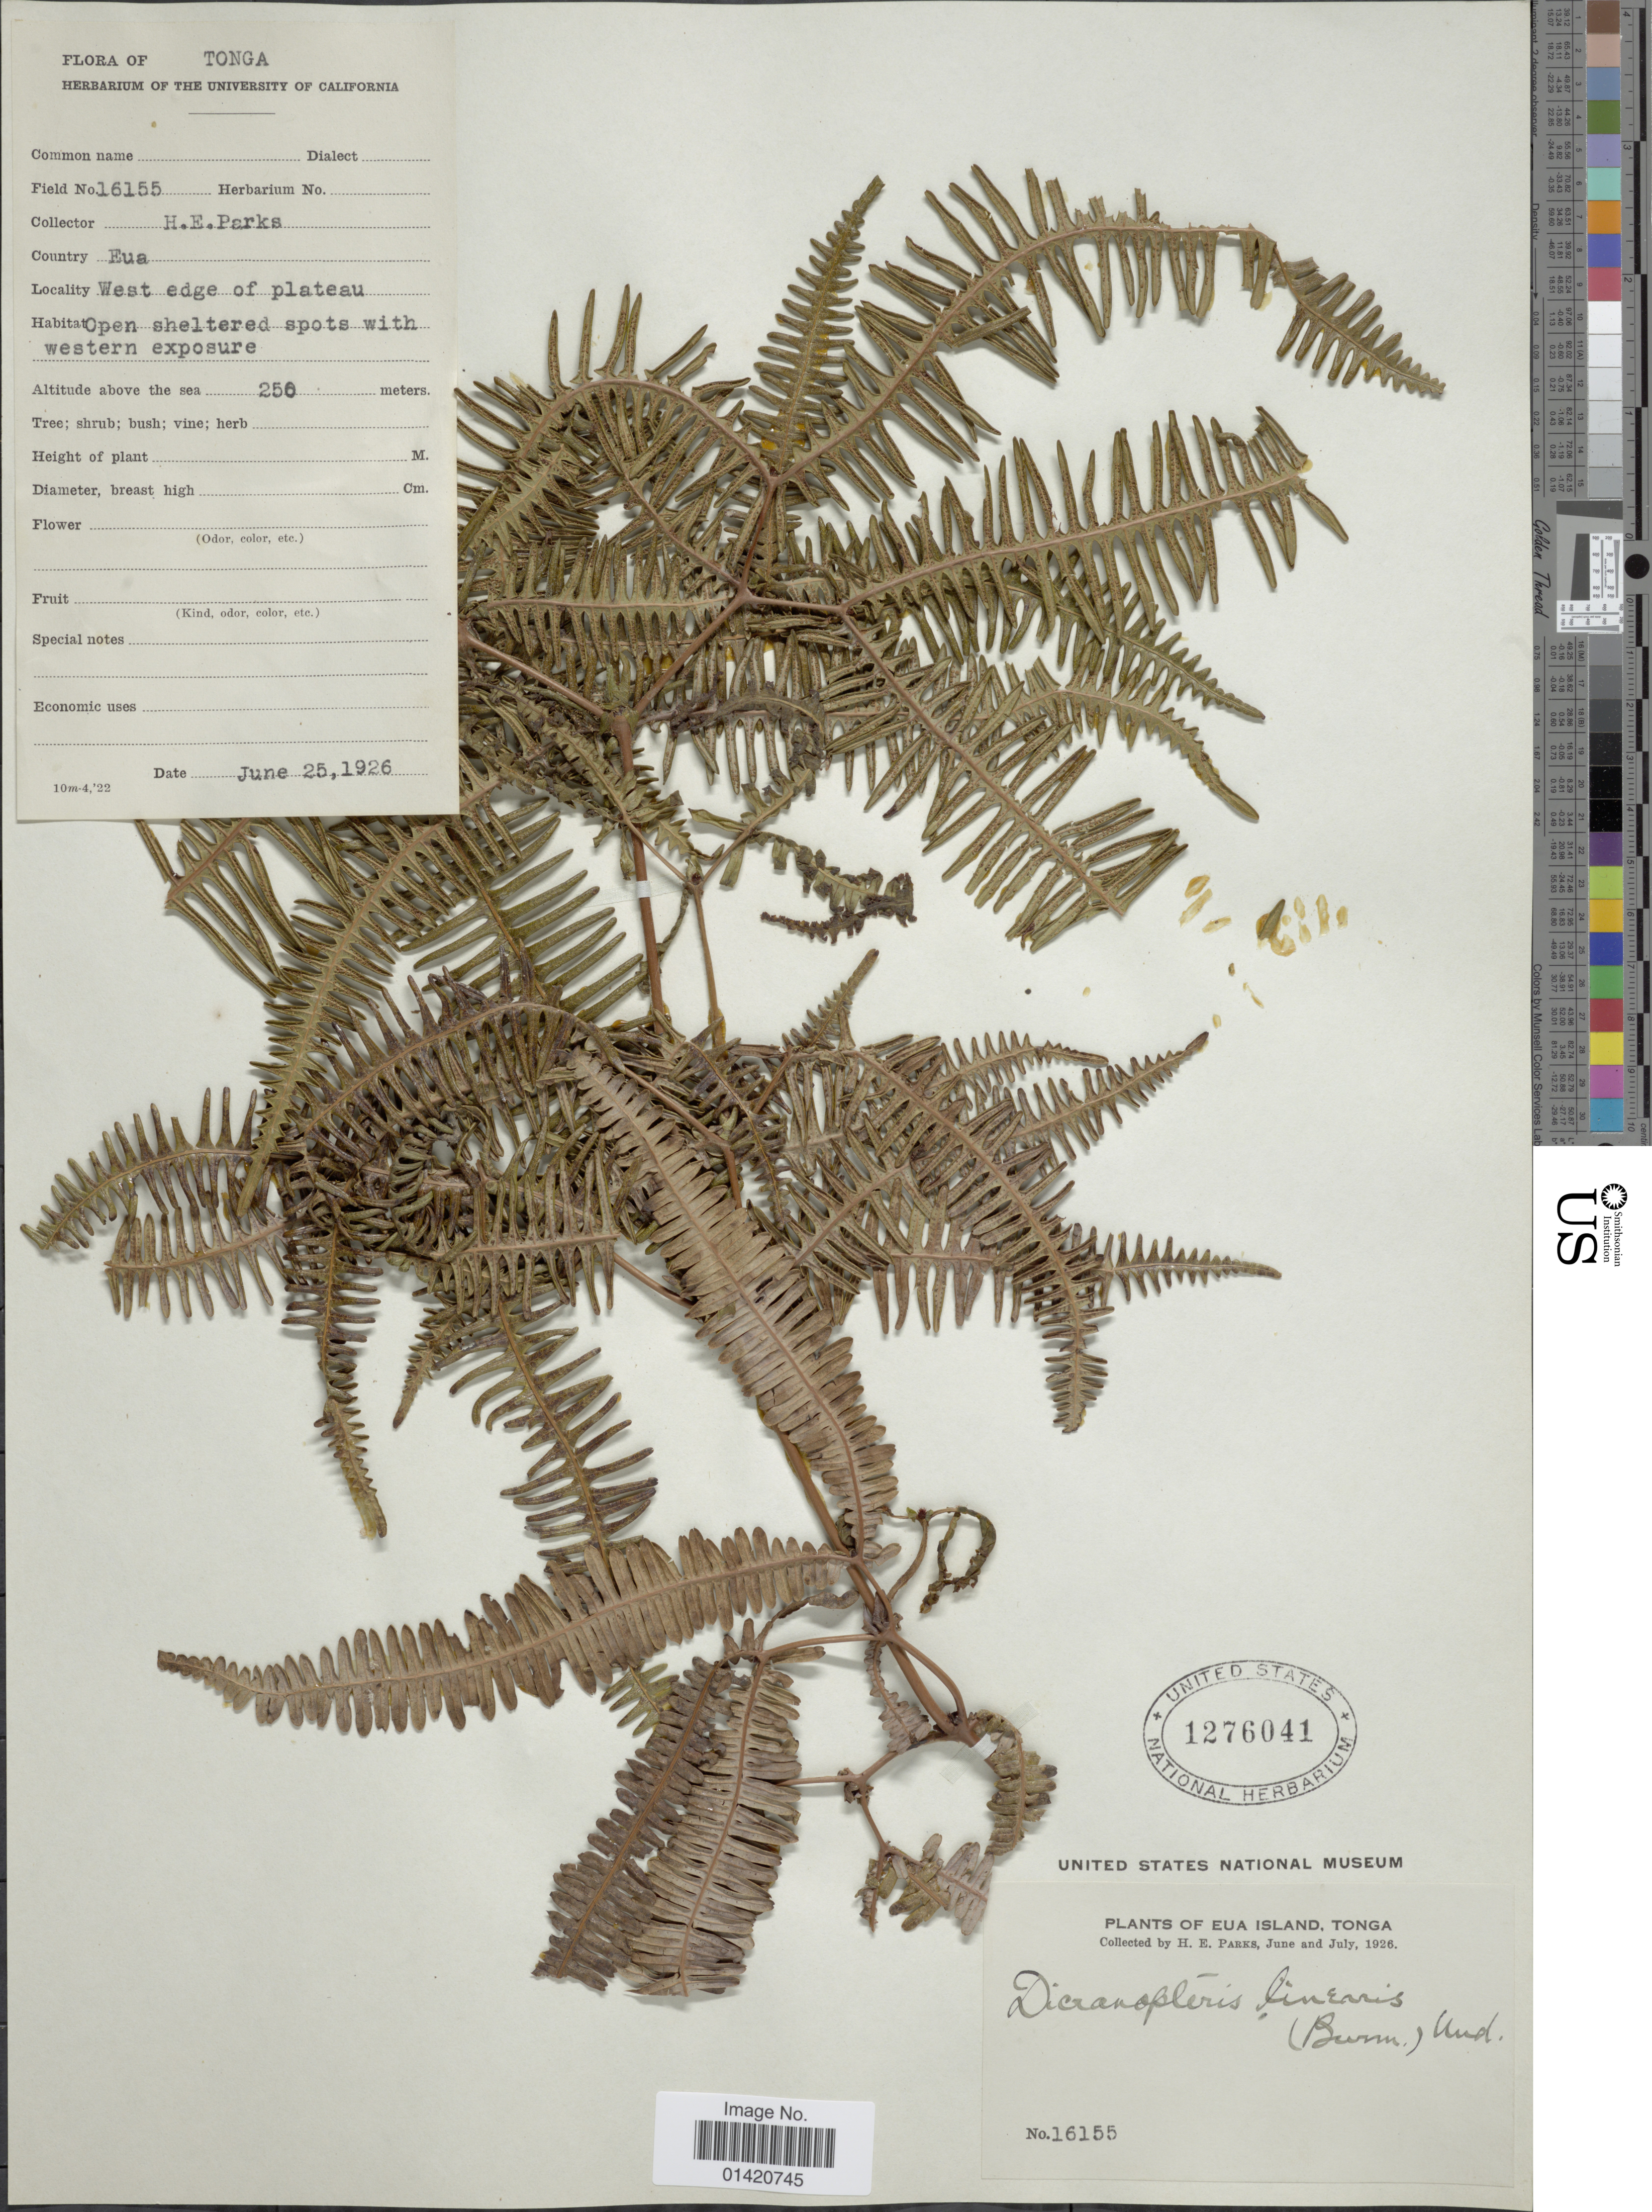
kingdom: Plantae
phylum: Tracheophyta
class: Polypodiopsida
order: Gleicheniales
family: Gleicheniaceae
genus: Dicranopteris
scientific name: Dicranopteris linearis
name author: (Burm. f.) Underw.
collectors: H. E. Parks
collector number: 16155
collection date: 1926-06-25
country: Tonga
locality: Eua, West edge of plateau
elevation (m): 250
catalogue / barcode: US 1276041